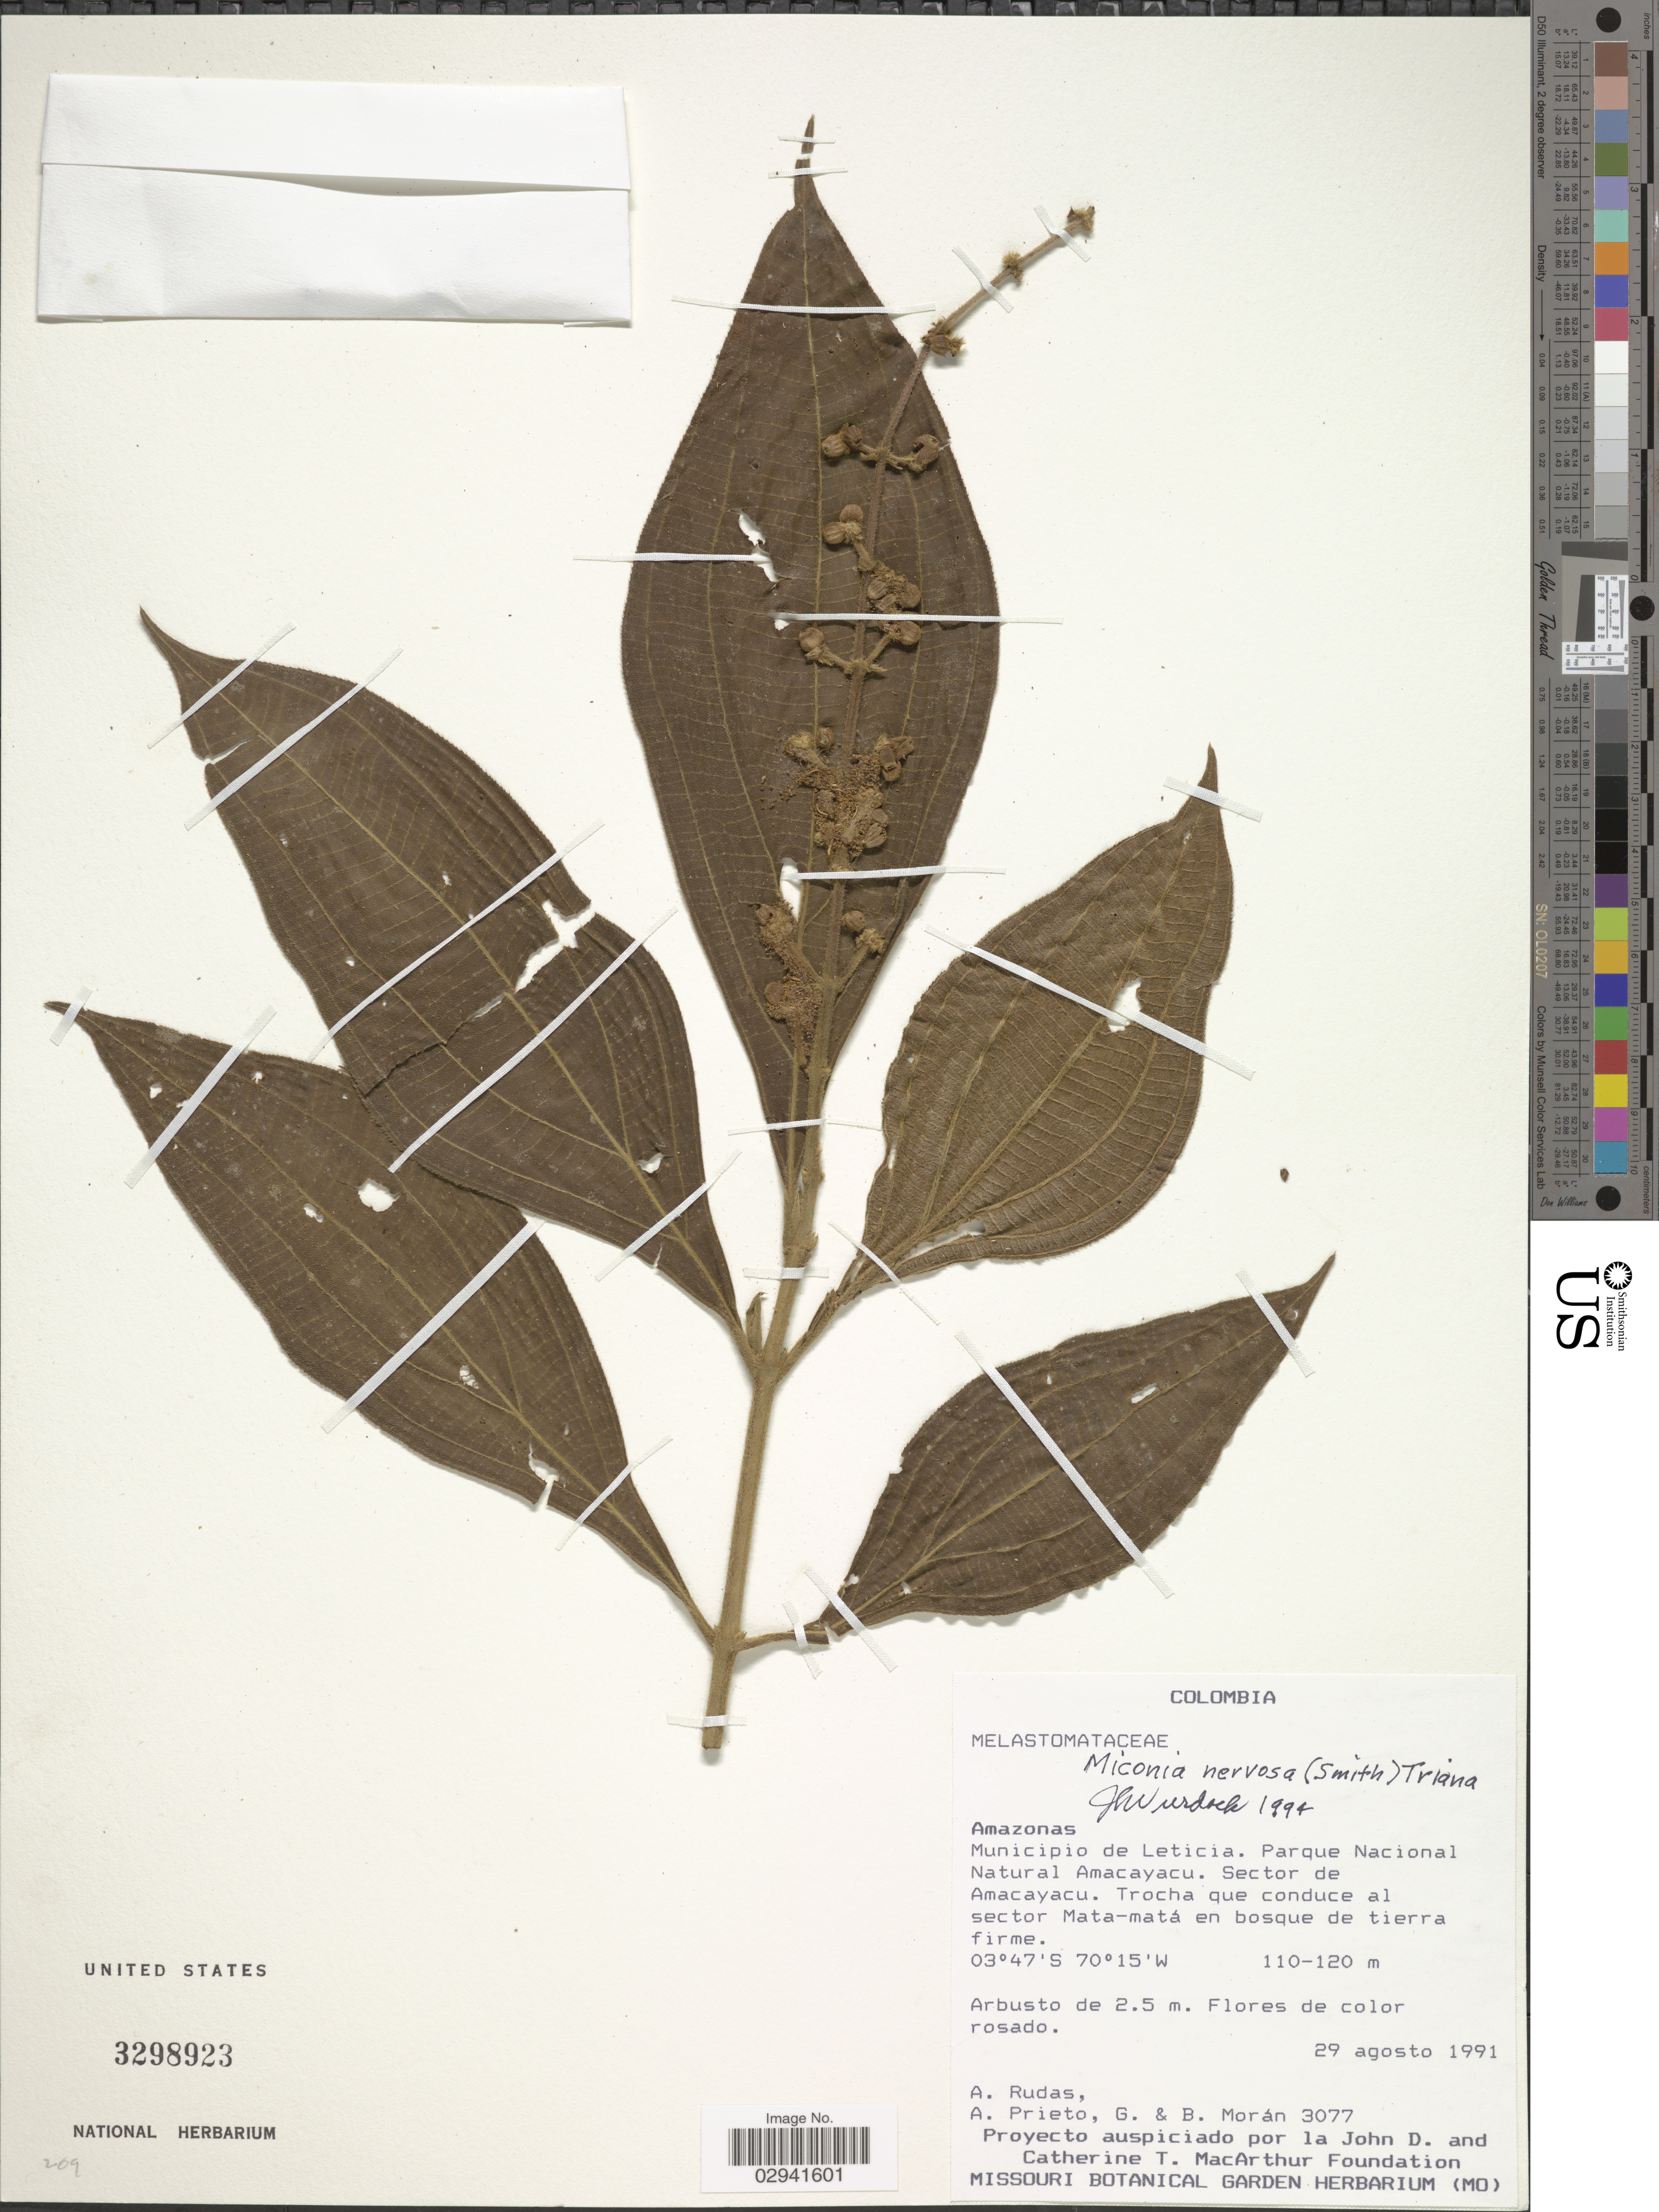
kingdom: Plantae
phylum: Tracheophyta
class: Magnoliopsida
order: Myrtales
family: Melastomataceae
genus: Miconia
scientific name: Miconia nervosa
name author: (Sm.) Triana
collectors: A. Rudas, A. Prieto, G. Moran & B. Moran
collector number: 3077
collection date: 1991-08-29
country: Colombia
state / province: Amazônas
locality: Municipio de Leticia. Parque Nacional Natural Amacayacu. Sector de Amacaycu. Trocha que conduce al sector Mata-matá.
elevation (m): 110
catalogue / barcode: US 3298923